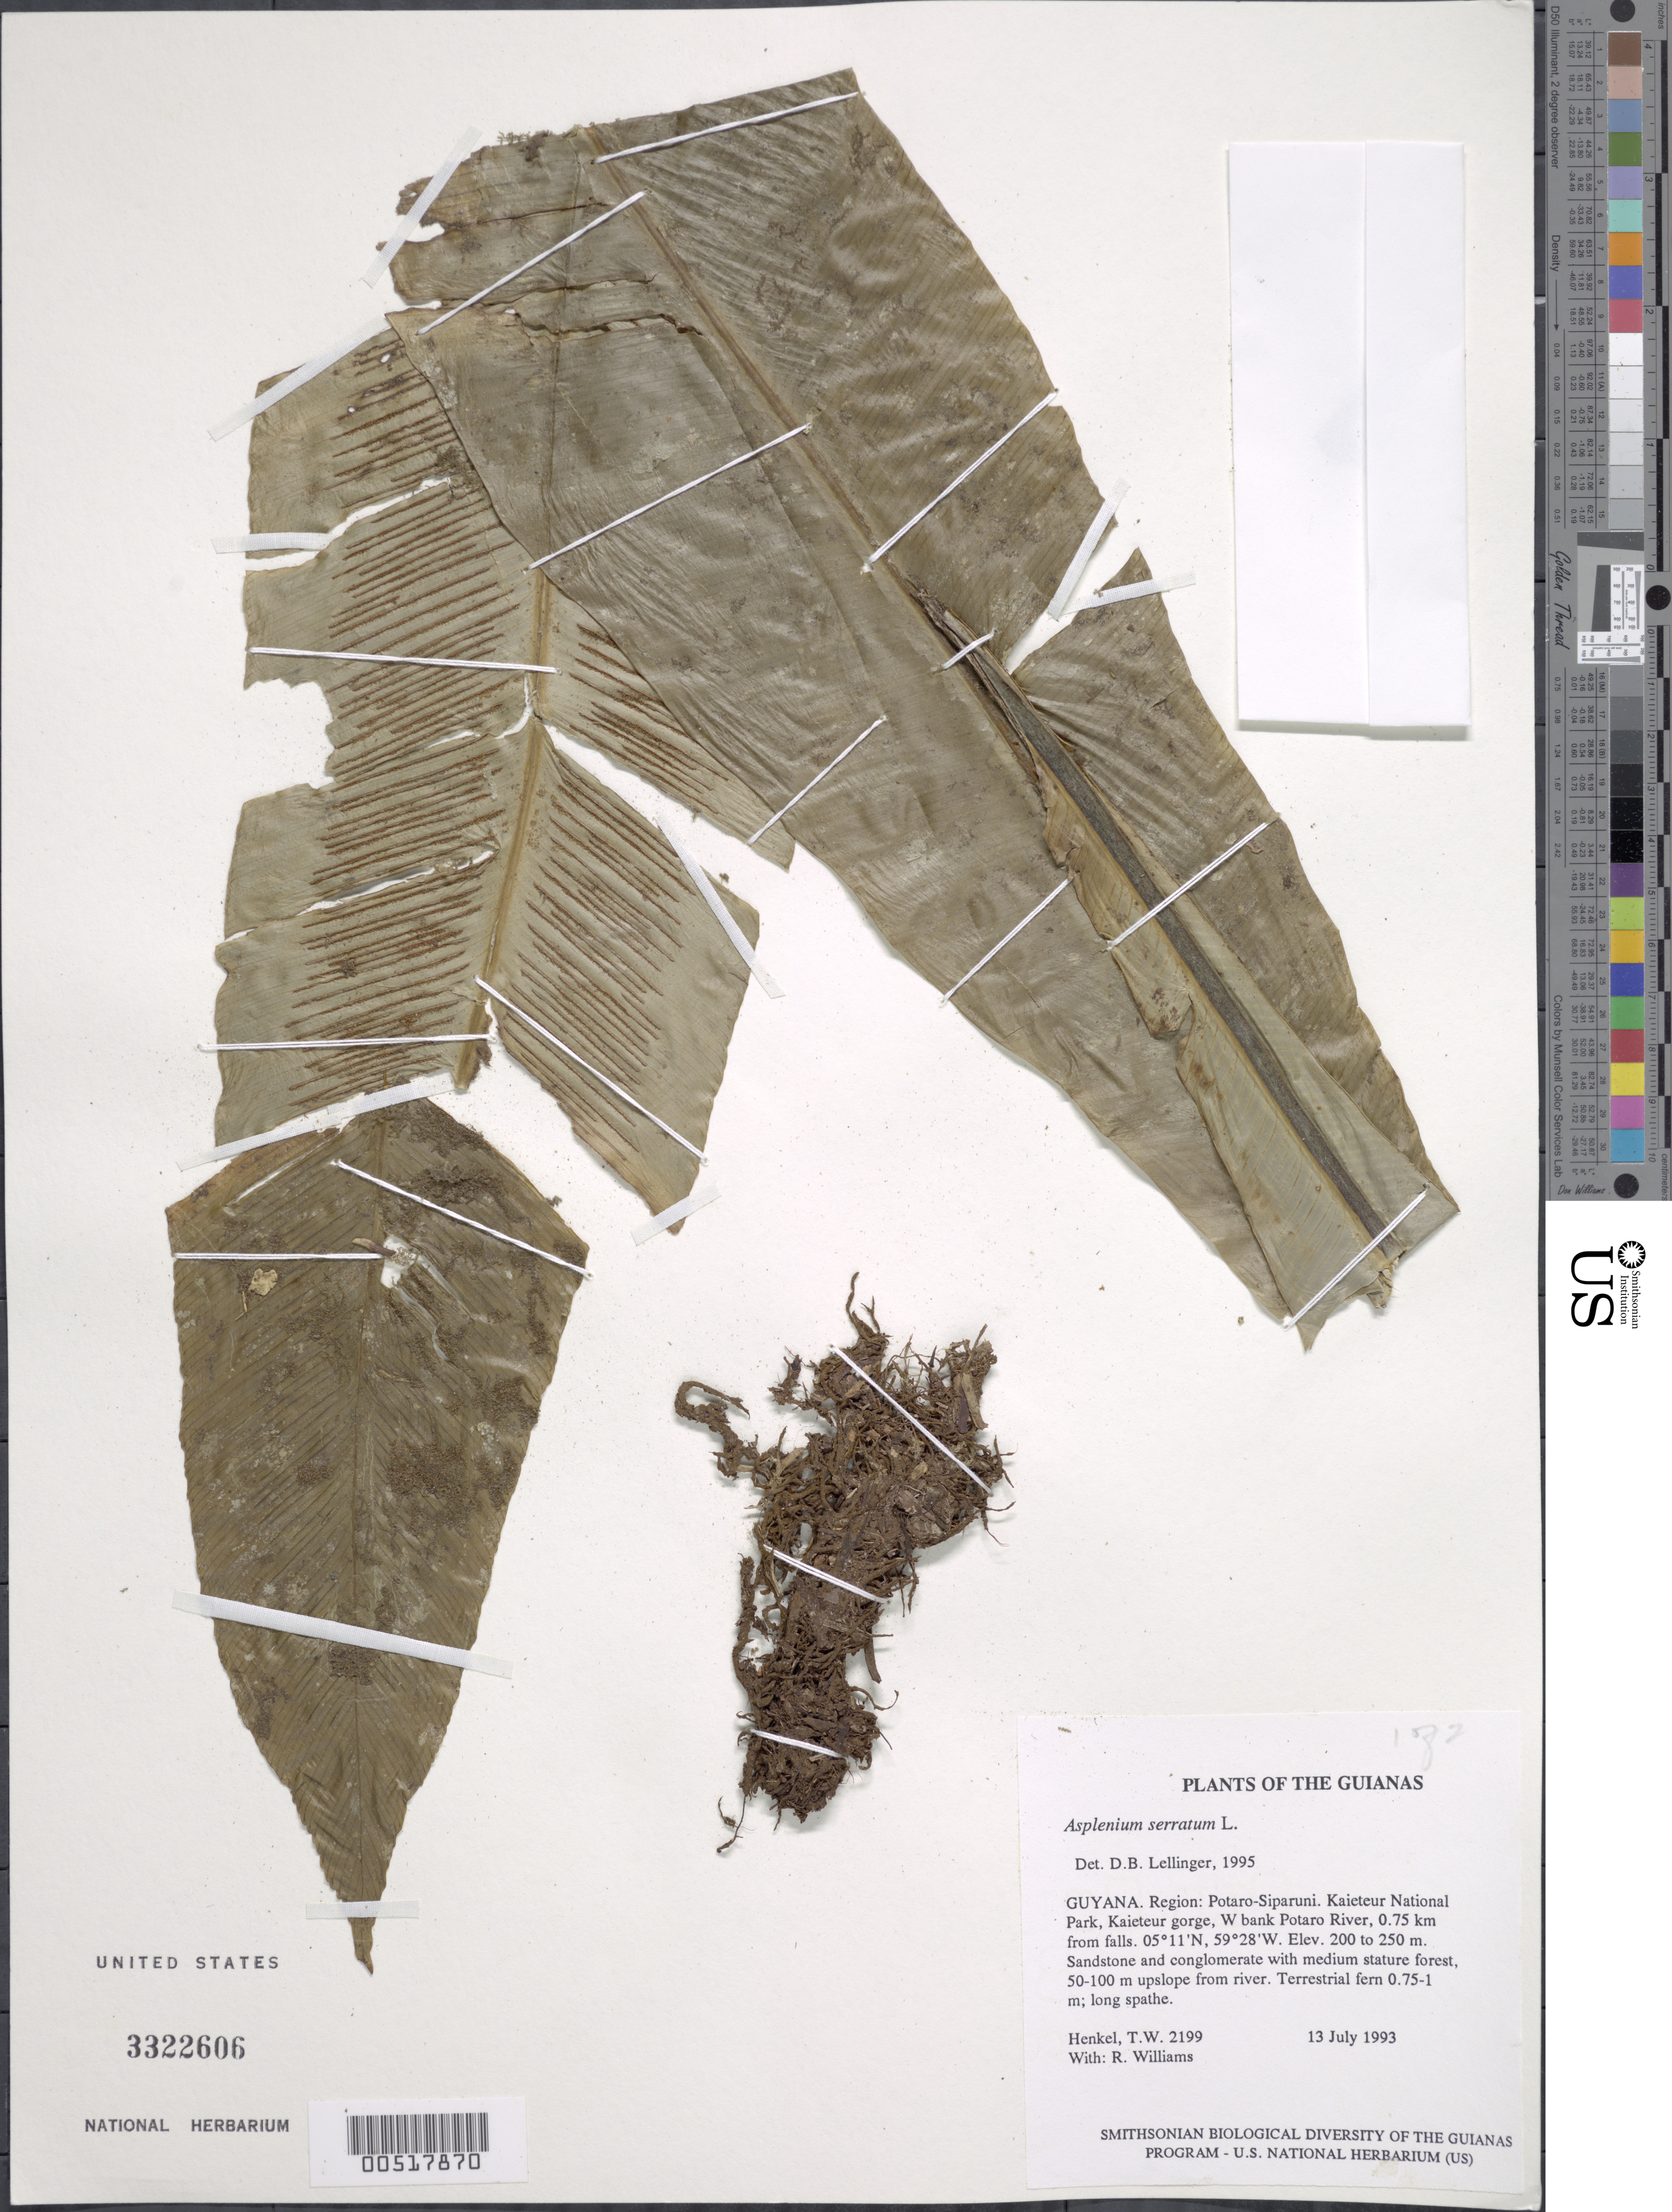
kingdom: Plantae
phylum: Tracheophyta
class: Polypodiopsida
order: Polypodiales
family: Aspleniaceae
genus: Asplenium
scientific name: Asplenium serratum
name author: L.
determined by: Lellinger, David B., (BOT), Smithsonian Institution - National Museum of Natural History (UNITED STATES)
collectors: T. Henkel & R. Williams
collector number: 2199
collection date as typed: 13 July 1993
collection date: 1993-07-13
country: Guyana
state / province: Potaro-Siparuni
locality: Kaieteur National Park, Kaieteur gorge, W bank Potaro R, 0.75 km from falls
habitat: Sandstone and conglomerate with medium stature forest, 50-100 m upslope from river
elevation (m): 200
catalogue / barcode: US 3322606